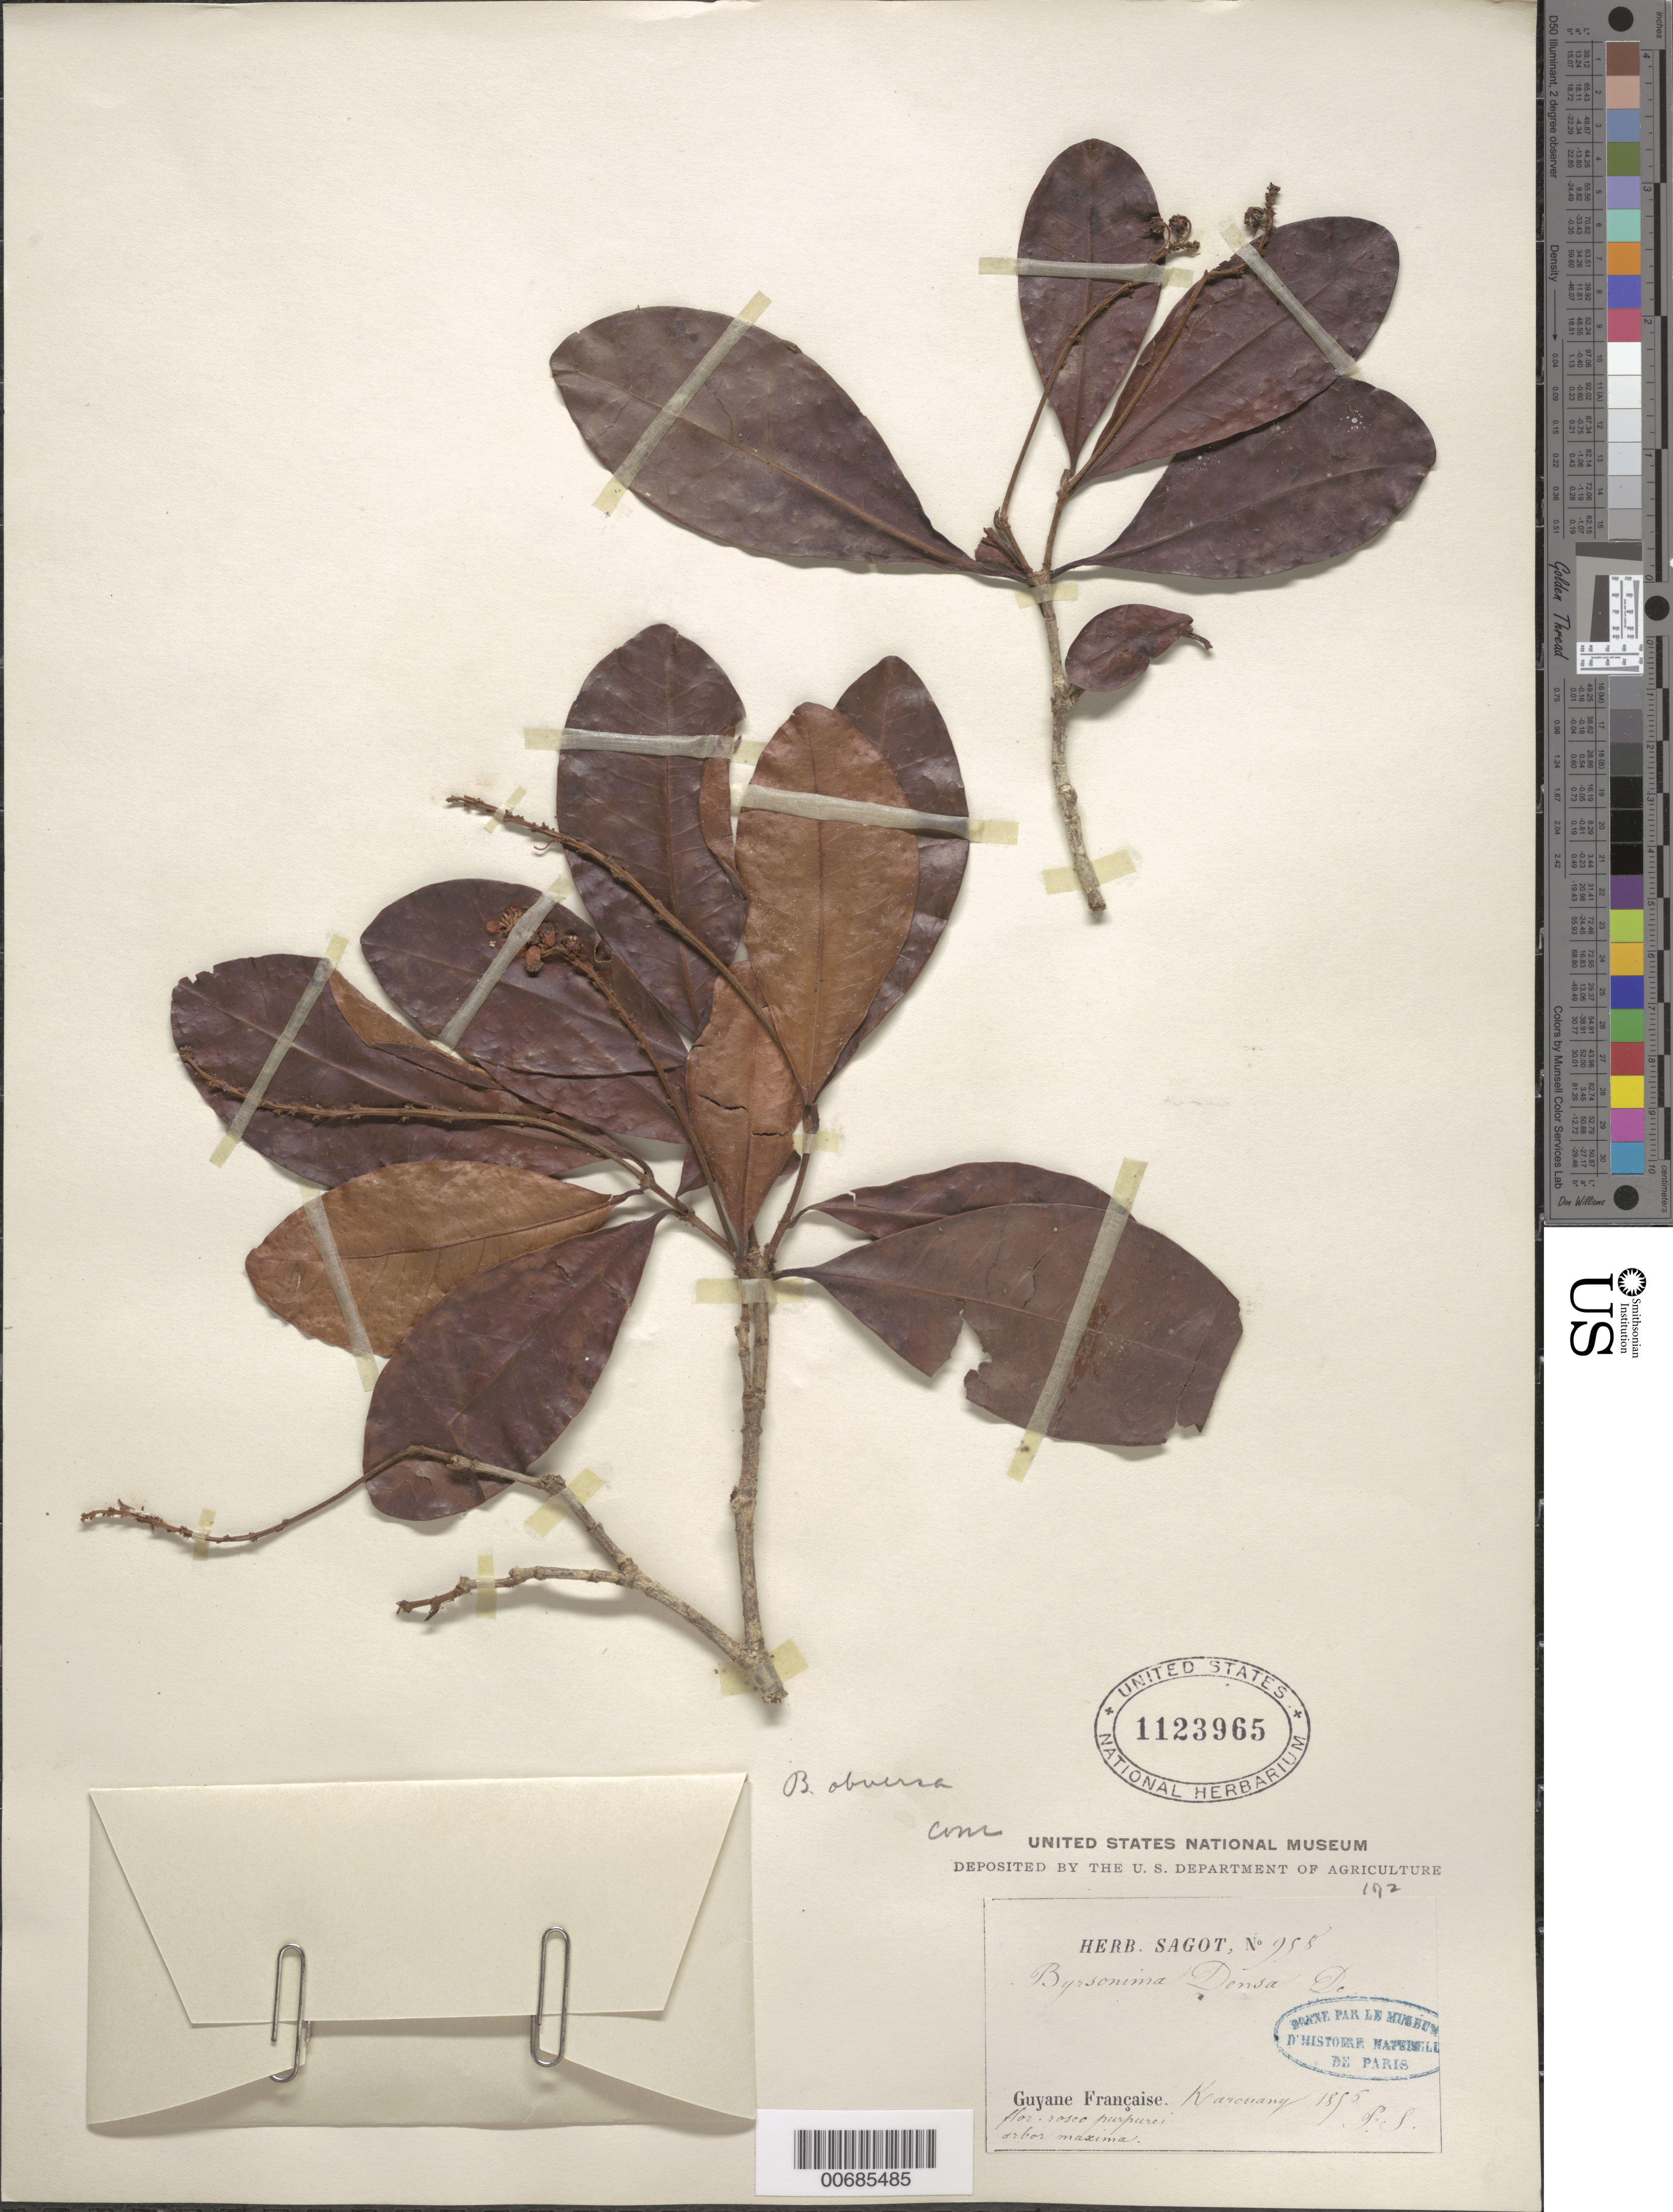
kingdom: Plantae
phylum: Tracheophyta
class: Magnoliopsida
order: Malpighiales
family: Malpighiaceae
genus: Byrsonima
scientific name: Byrsonima obversa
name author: Miq.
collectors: P. A. Sagot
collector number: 958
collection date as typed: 1856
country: French Guiana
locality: Karouany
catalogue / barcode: US 1123965